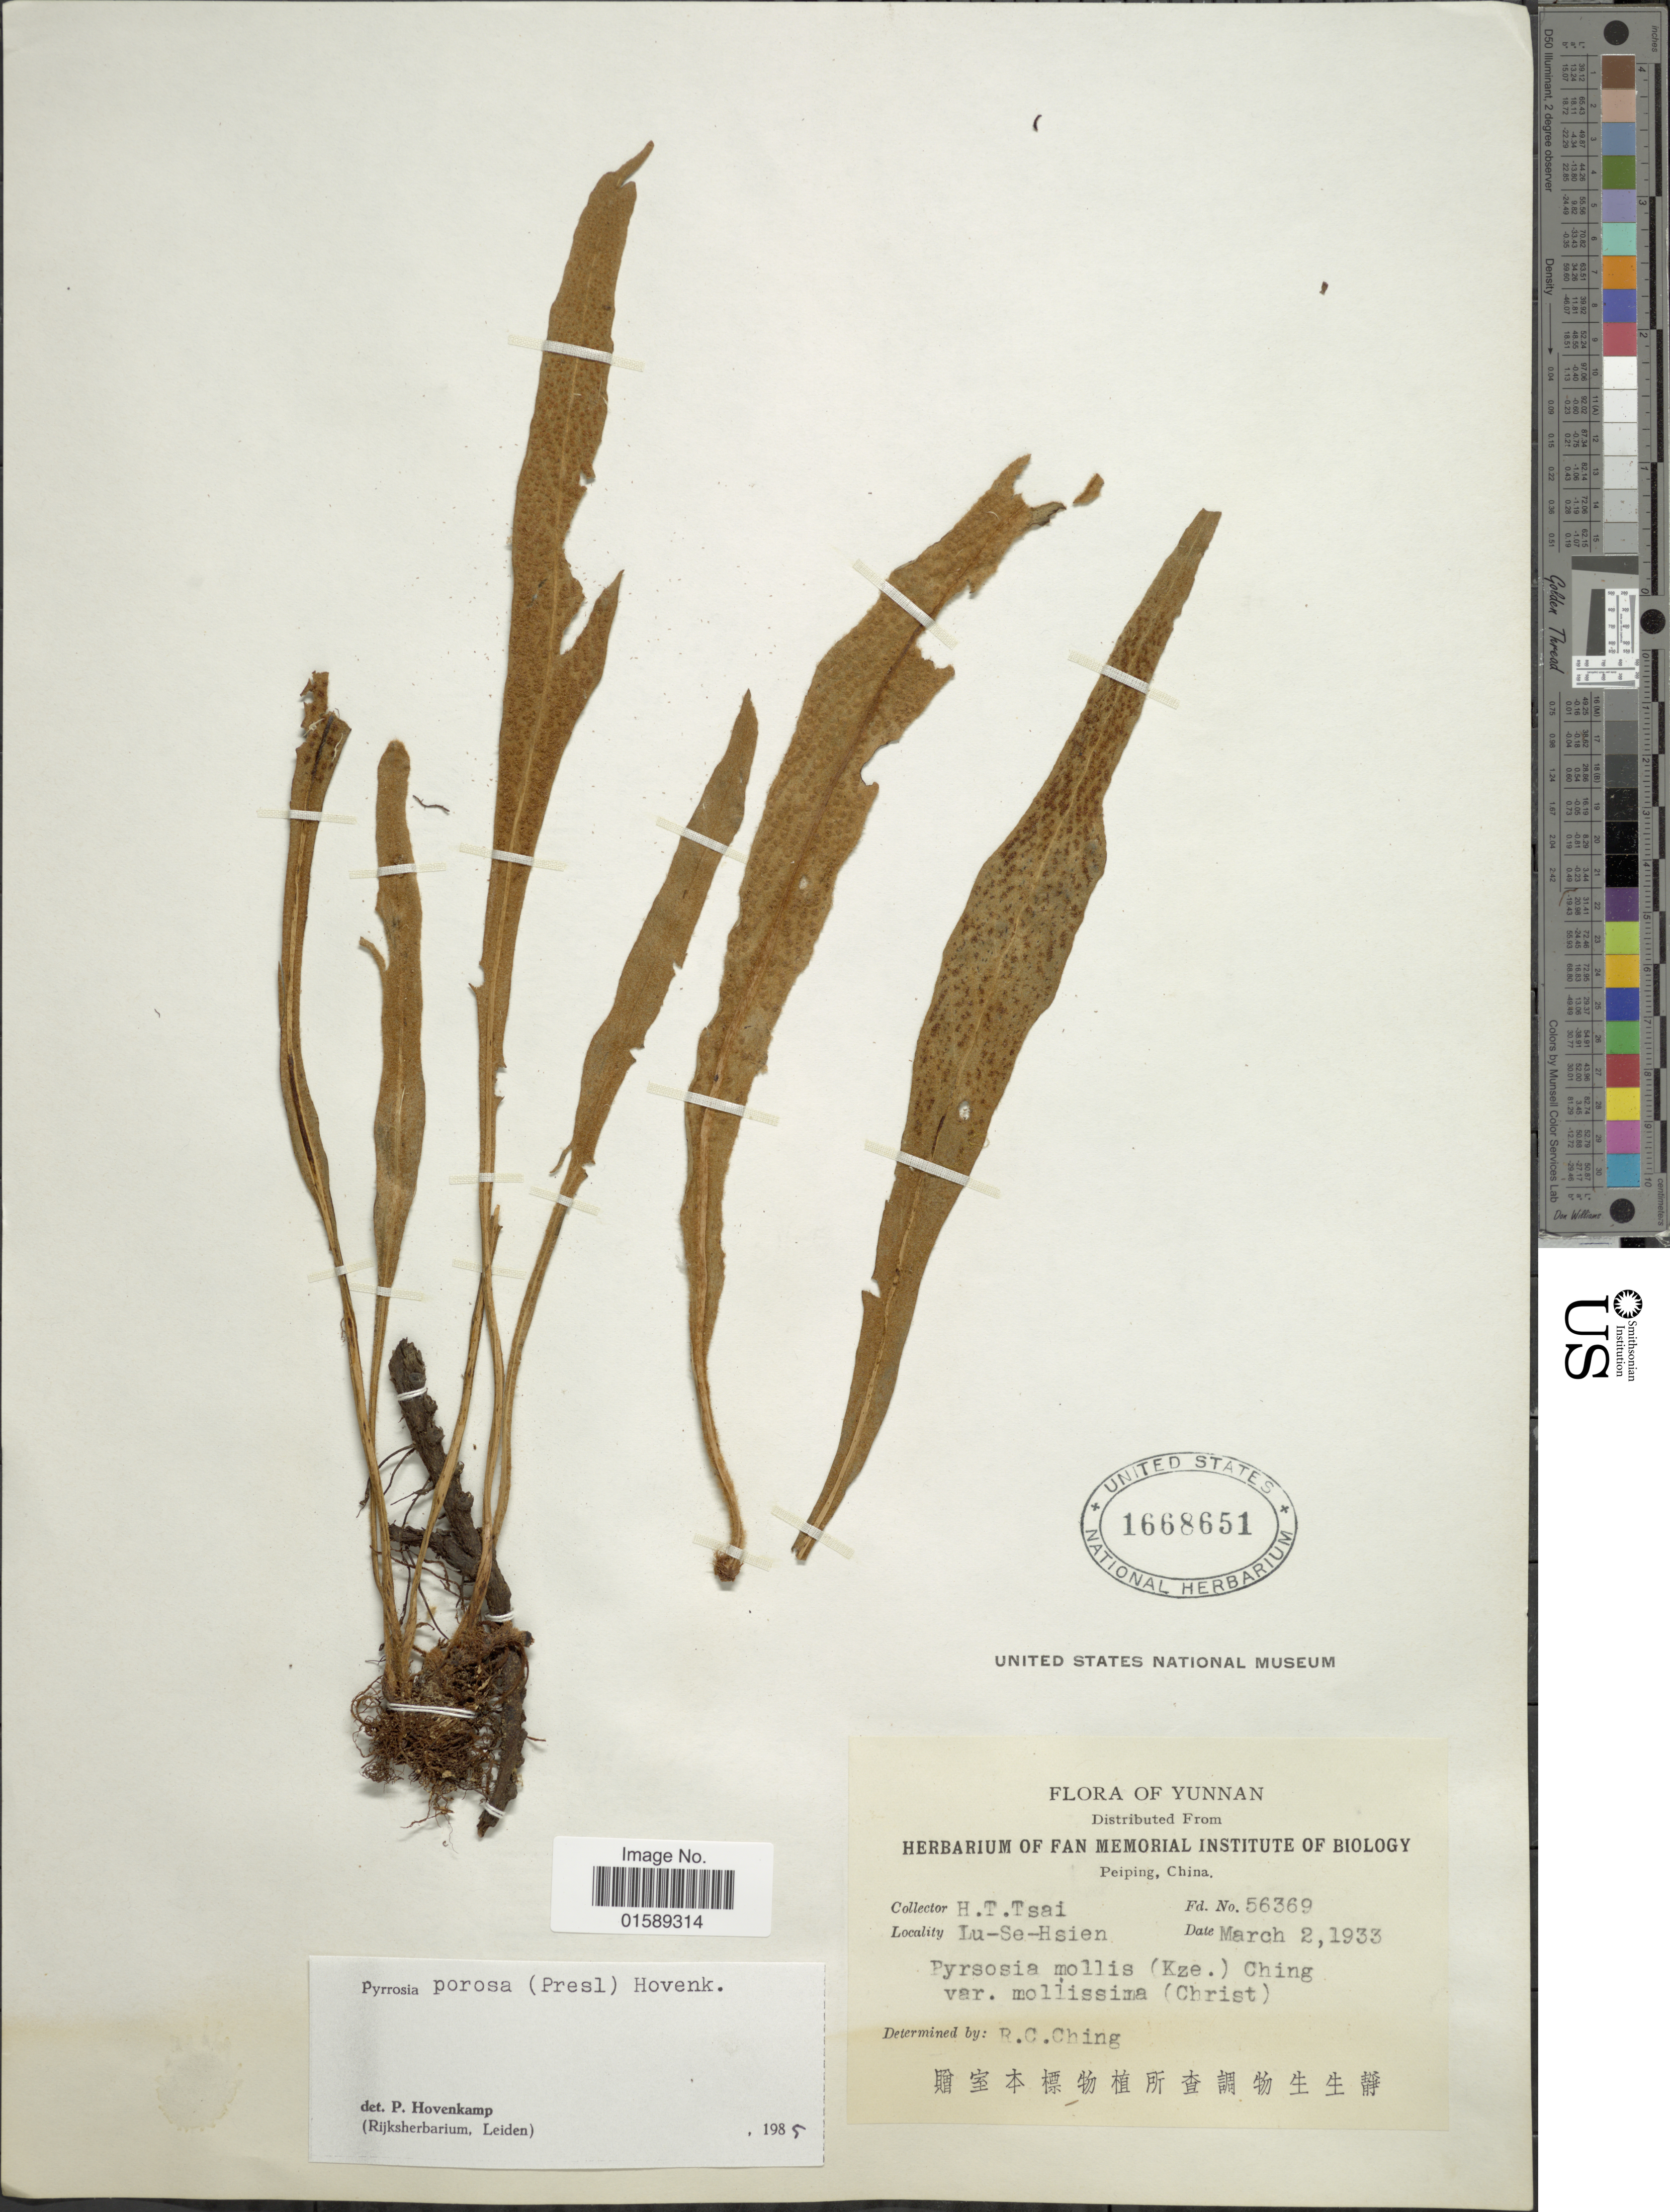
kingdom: Plantae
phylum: Tracheophyta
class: Polypodiopsida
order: Polypodiales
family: Polypodiaceae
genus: Pyrrosia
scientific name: Pyrrosia porosa var. porosa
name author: (C. Presl) Hovenkamp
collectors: H. Tsai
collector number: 56369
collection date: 1933-03-02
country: China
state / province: Yunnan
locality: Yunnan, Lu-Se-Hsien.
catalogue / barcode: US 1668651